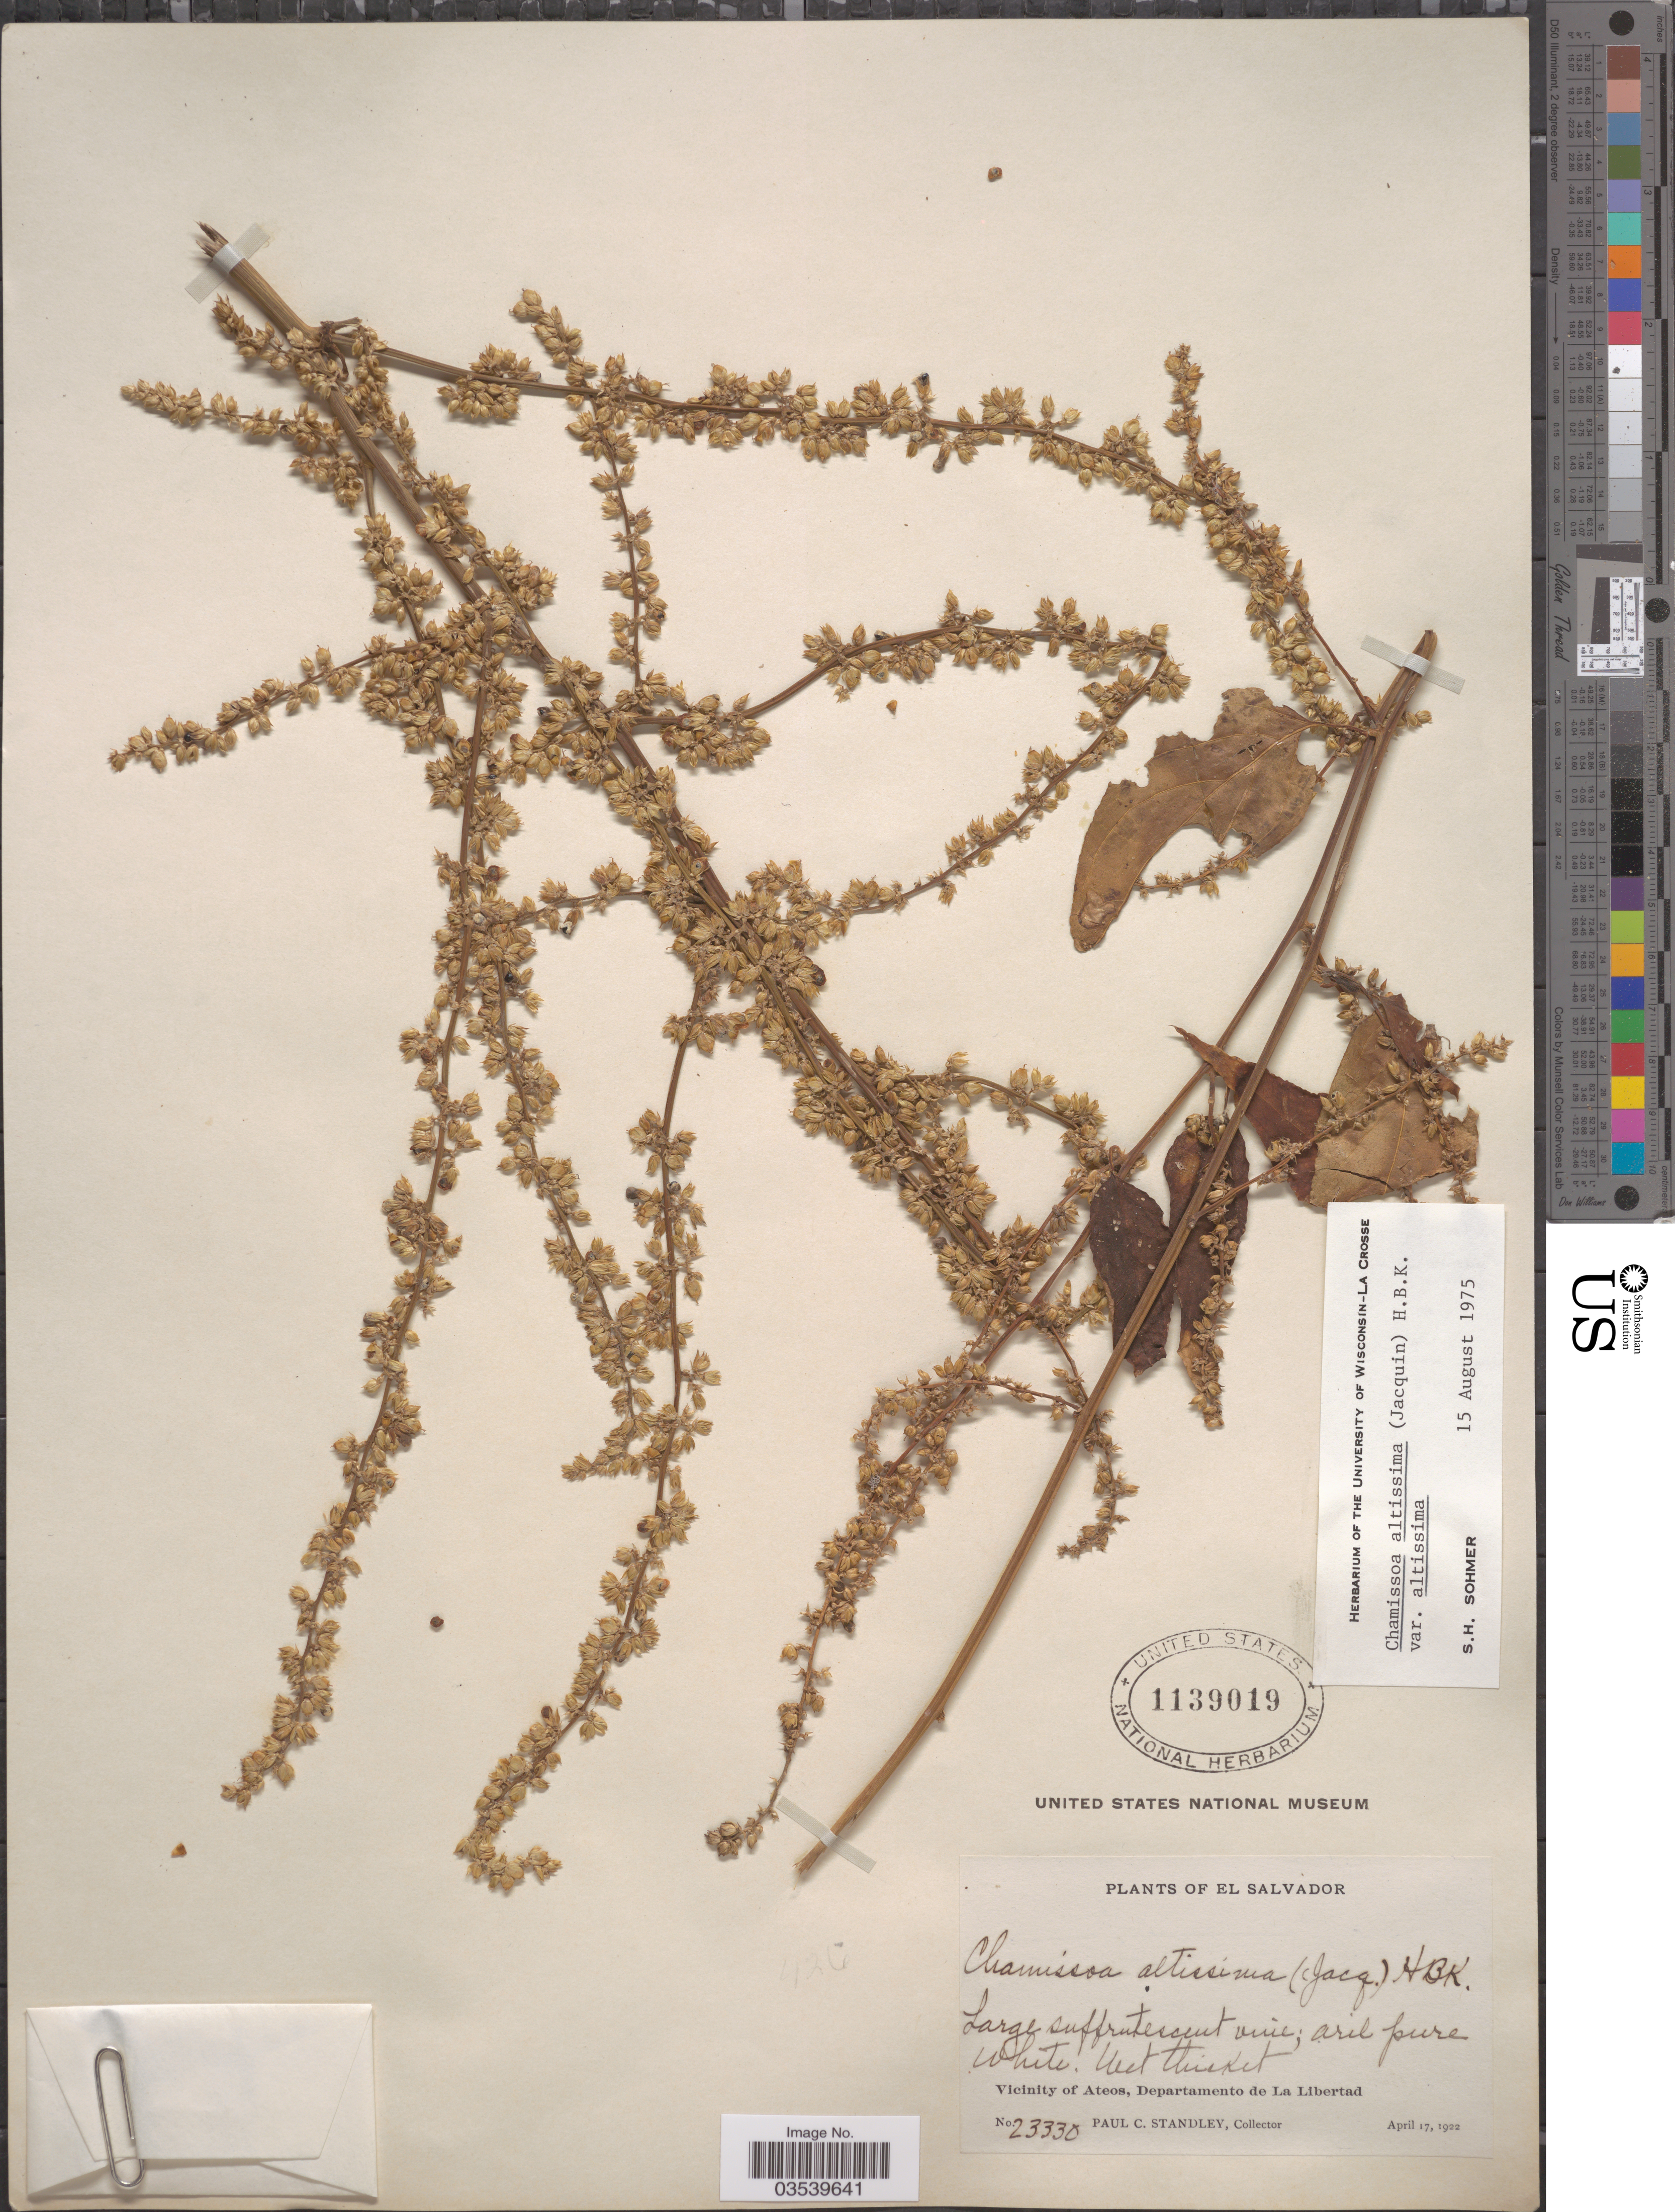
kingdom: Plantae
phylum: Tracheophyta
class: Magnoliopsida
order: Caryophyllales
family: Amaranthaceae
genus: Chamissoa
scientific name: Chamissoa altissima var. altissima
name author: (Jacq.) Kunth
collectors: P. C. Standley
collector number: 23330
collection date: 1922-04-17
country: El Salvador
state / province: La Libertad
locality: Vicinity of Ateos, Departamento de La Libertad.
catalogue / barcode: US 1139019